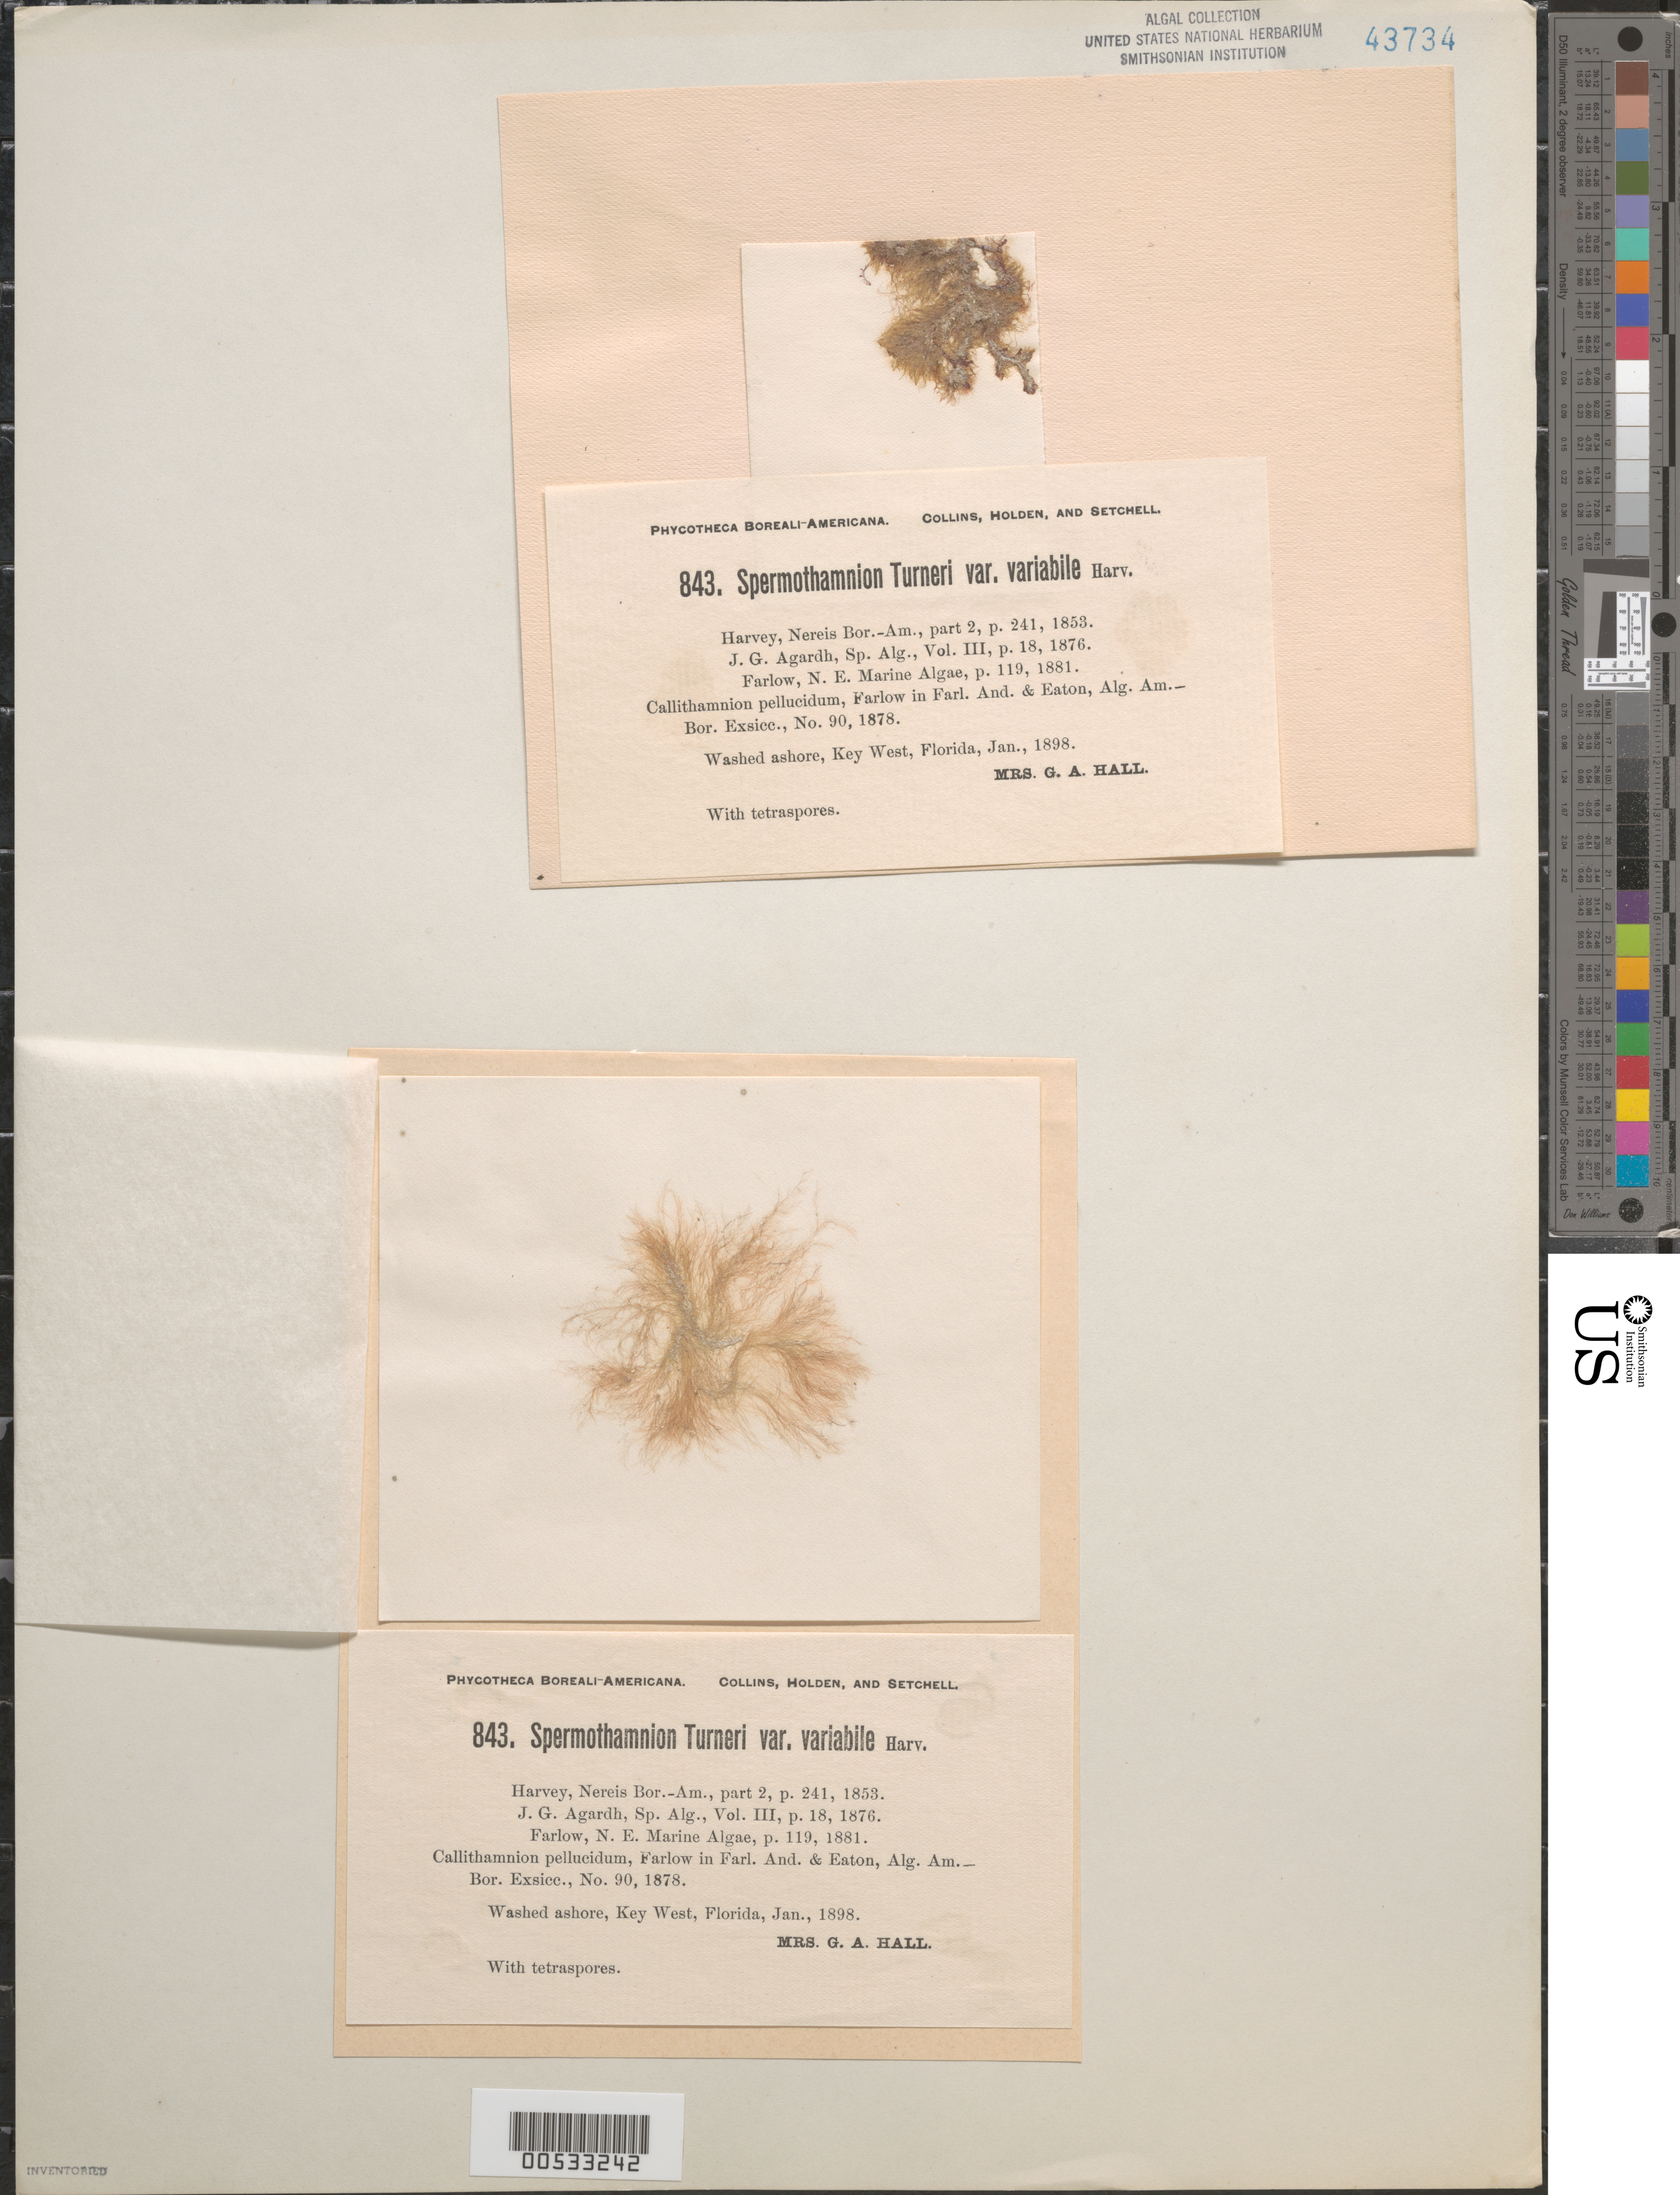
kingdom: Plantae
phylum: Rhodophyta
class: Florideophyceae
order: Ceramiales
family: Ceramiaceae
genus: Scagelothamnion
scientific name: Scagelothamnion turneri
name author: (Mert. ex Roth) A. Athanasiadis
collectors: Mrs. Hall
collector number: PB-A 843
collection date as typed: Jan 1898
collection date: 1898-01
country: United States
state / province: Florida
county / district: Monroe County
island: Key West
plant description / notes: Collins, Holden & Setchell, Phycotheca Boreali-Americana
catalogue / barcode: US 43734